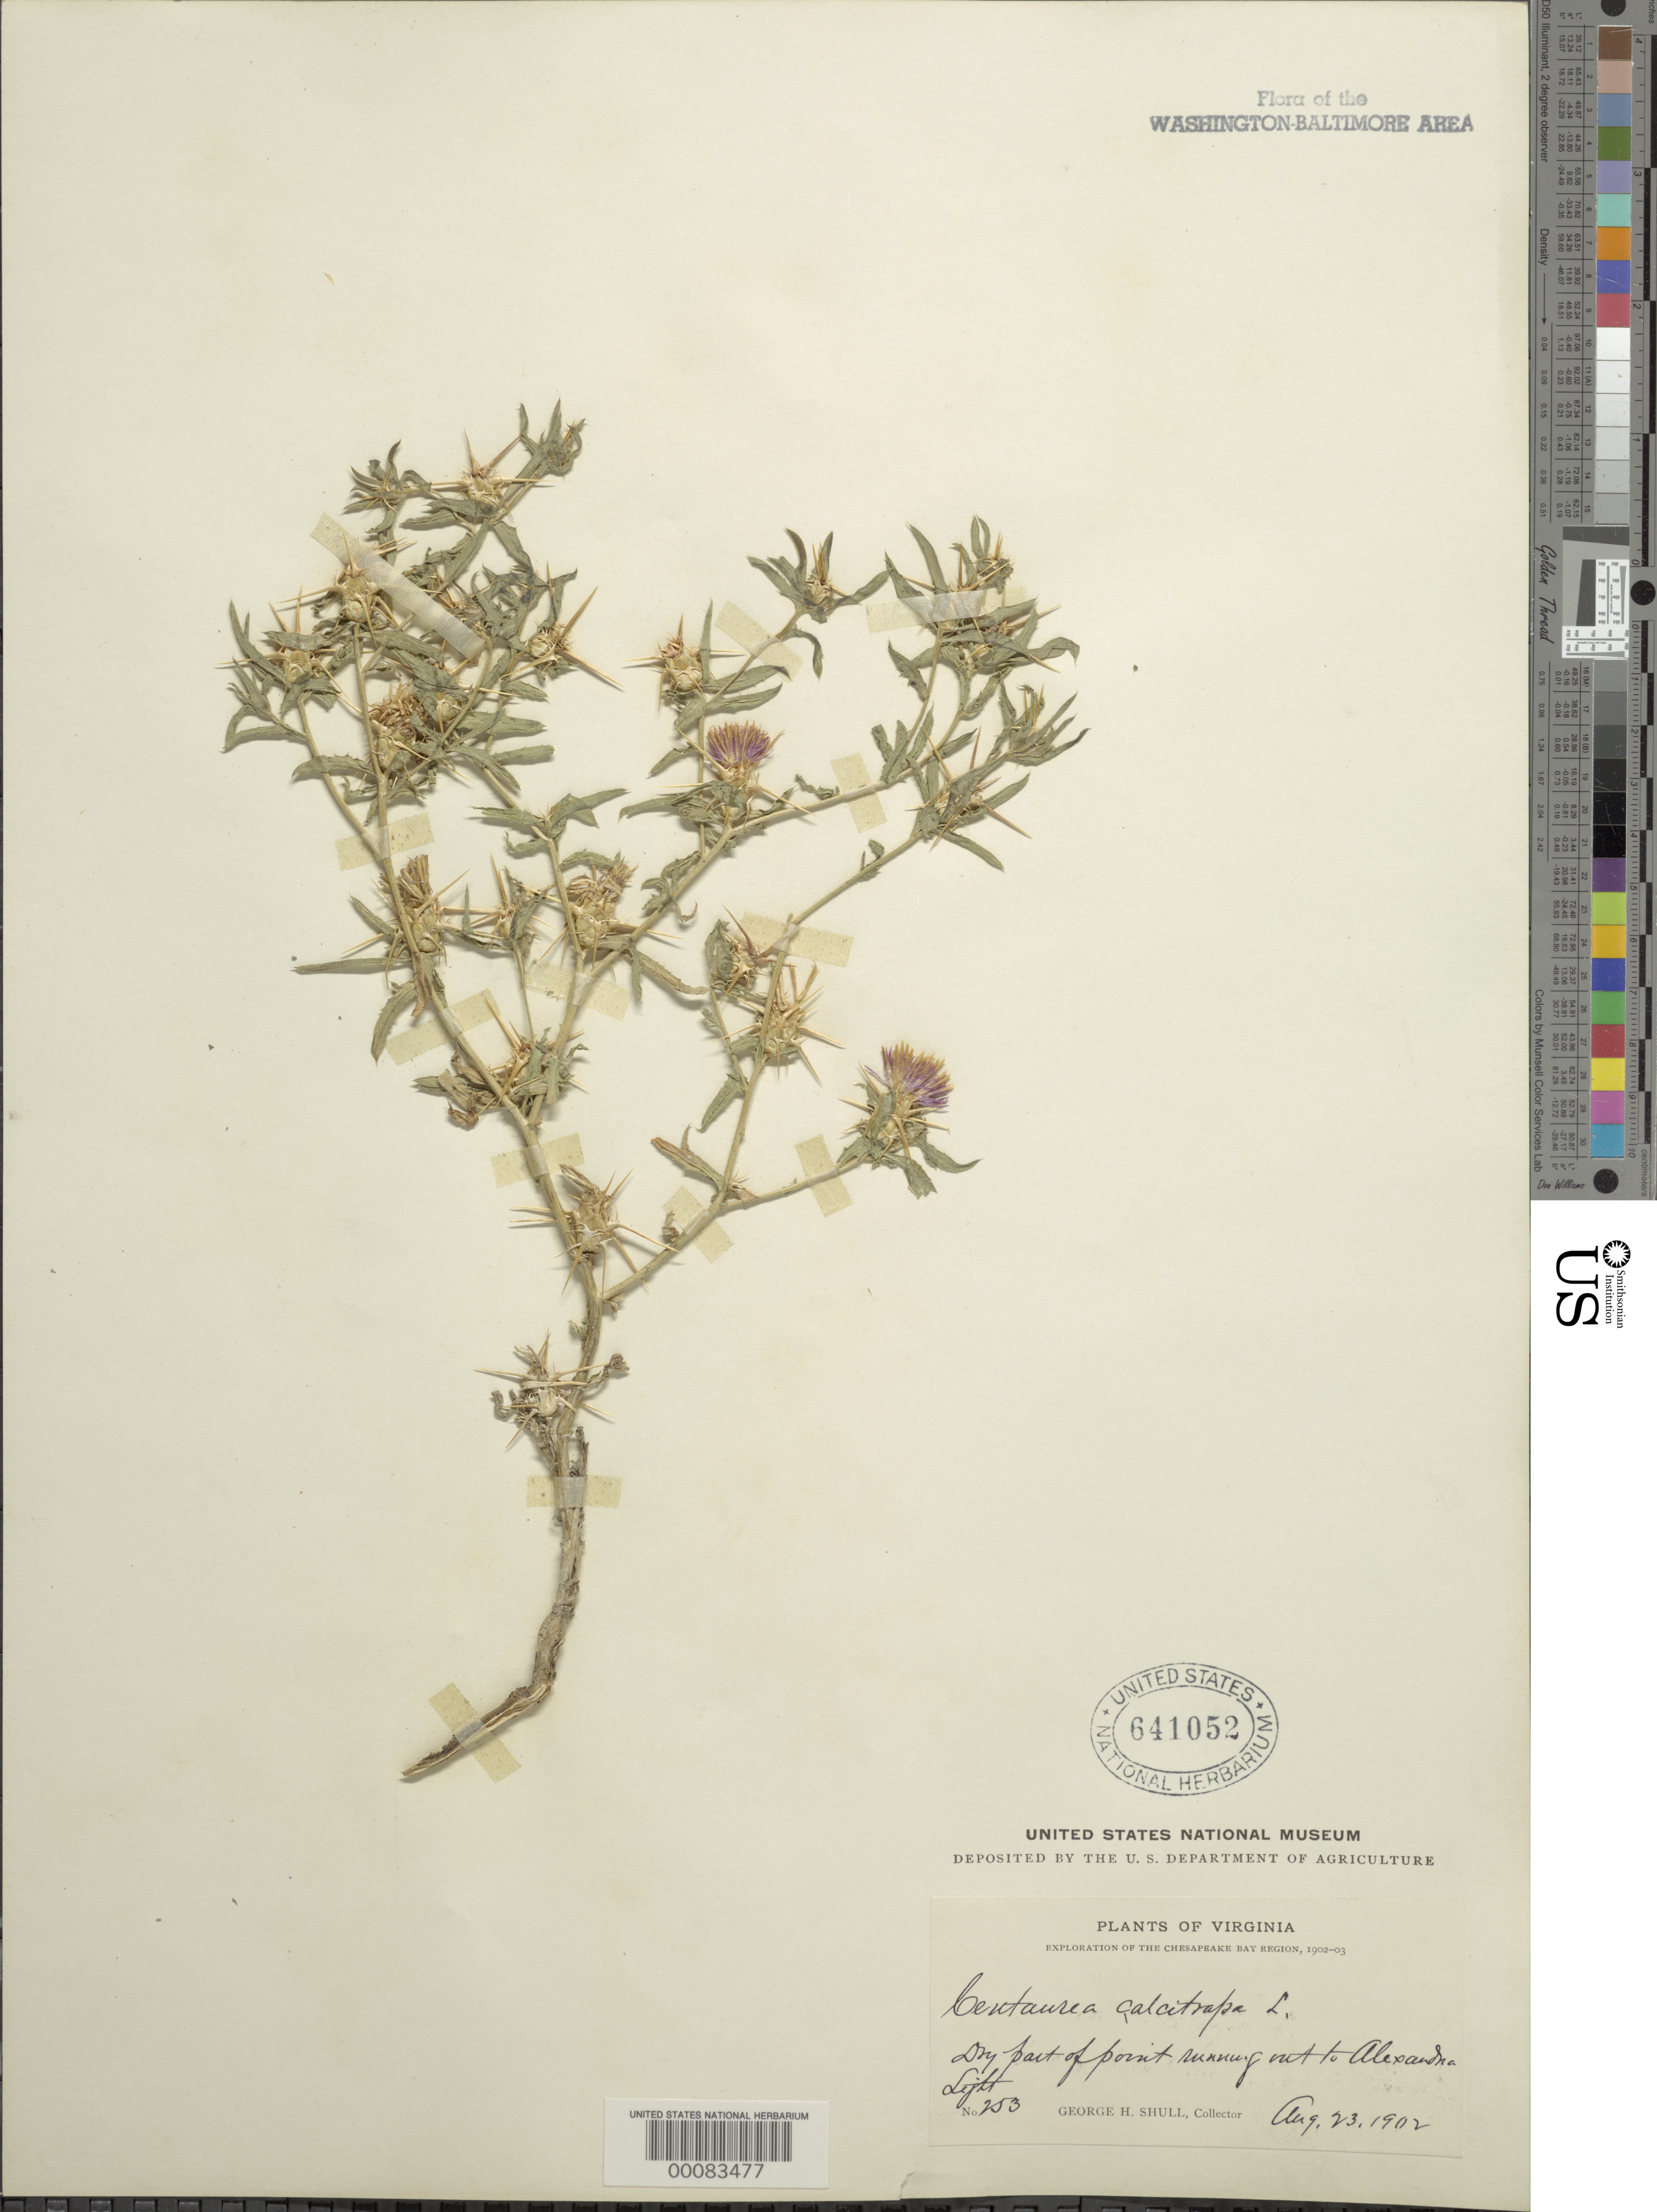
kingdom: Plantae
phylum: Tracheophyta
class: Magnoliopsida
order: Asterales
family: Asteraceae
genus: Centaurea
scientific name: Centaurea calcitrapa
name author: L.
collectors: G. H. Shull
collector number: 253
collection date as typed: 23 Aug 1902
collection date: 1902-08-23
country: United States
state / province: Virginia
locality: Near Alexandria Light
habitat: Dry point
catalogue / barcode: US 641052